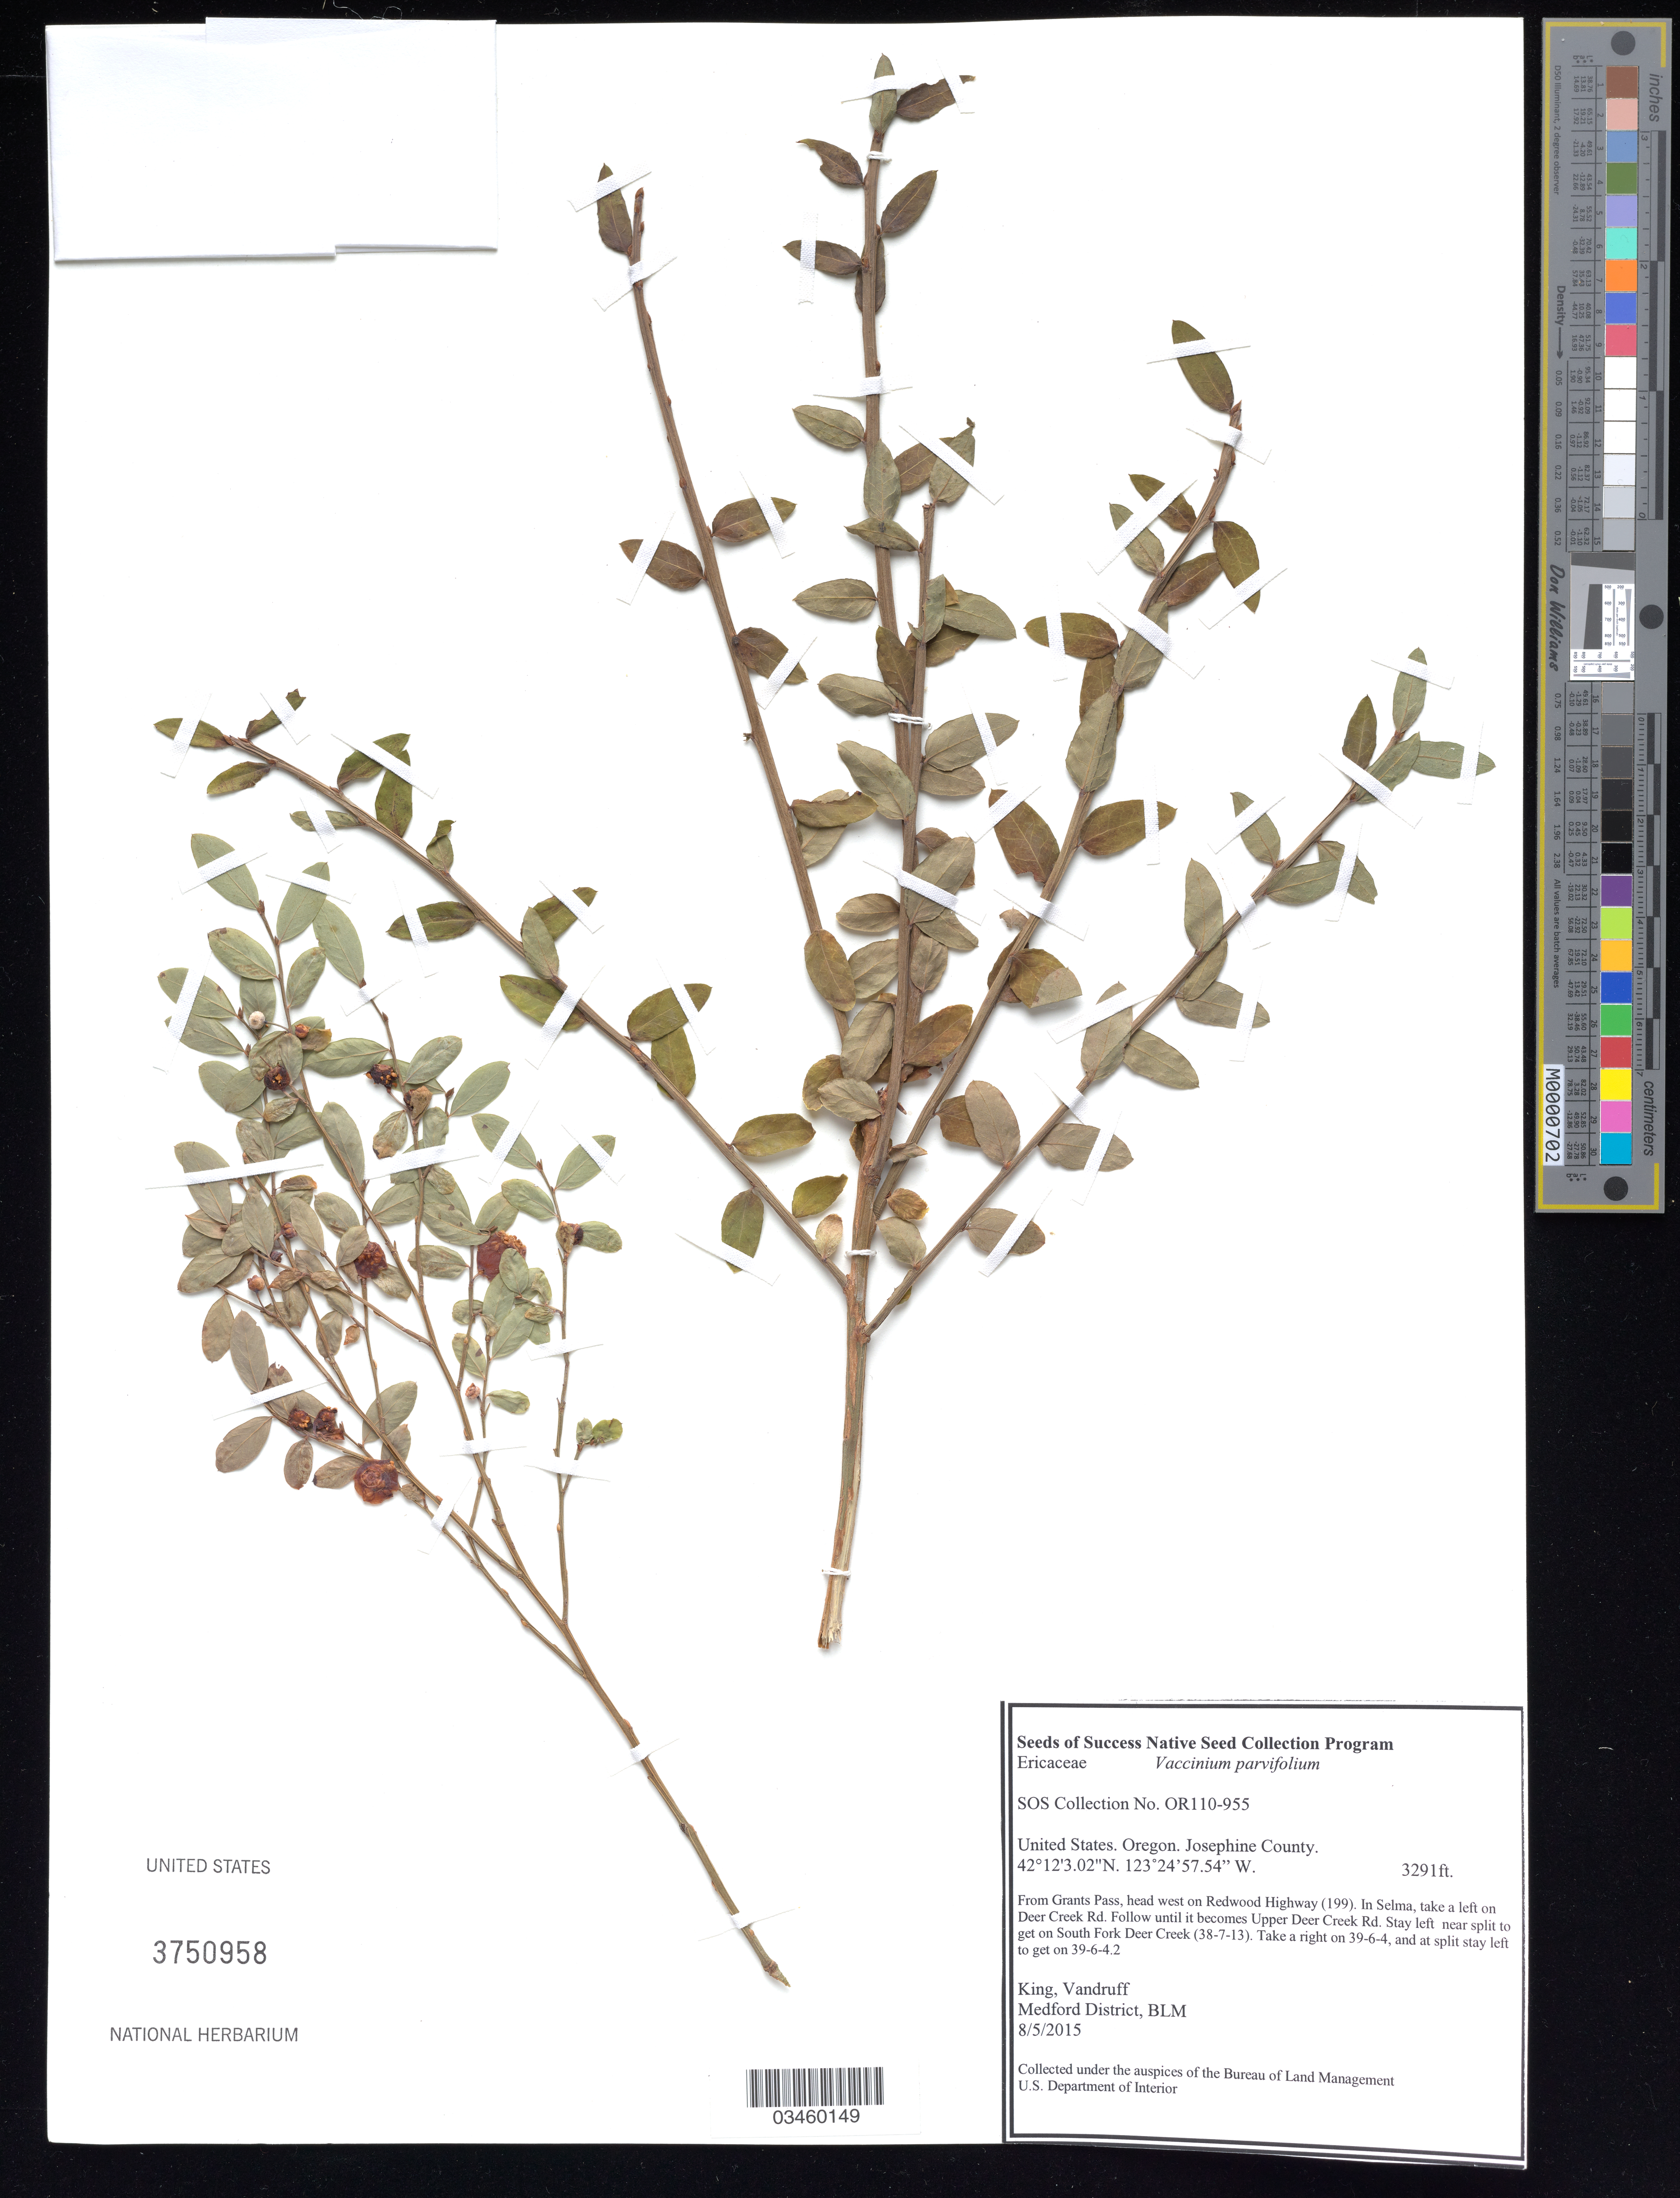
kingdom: Plantae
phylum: Tracheophyta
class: Magnoliopsida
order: Ericales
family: Ericaceae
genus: Vaccinium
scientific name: Vaccinium parvifolium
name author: Small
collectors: King, -- & -. Vandruff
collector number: OR110-955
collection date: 2015-08-05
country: United States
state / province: Oregon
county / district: Josephine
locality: S. Fork Deer Creek/ 39-6-4.2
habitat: Mixed forest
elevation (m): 1003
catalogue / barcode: US 3750958